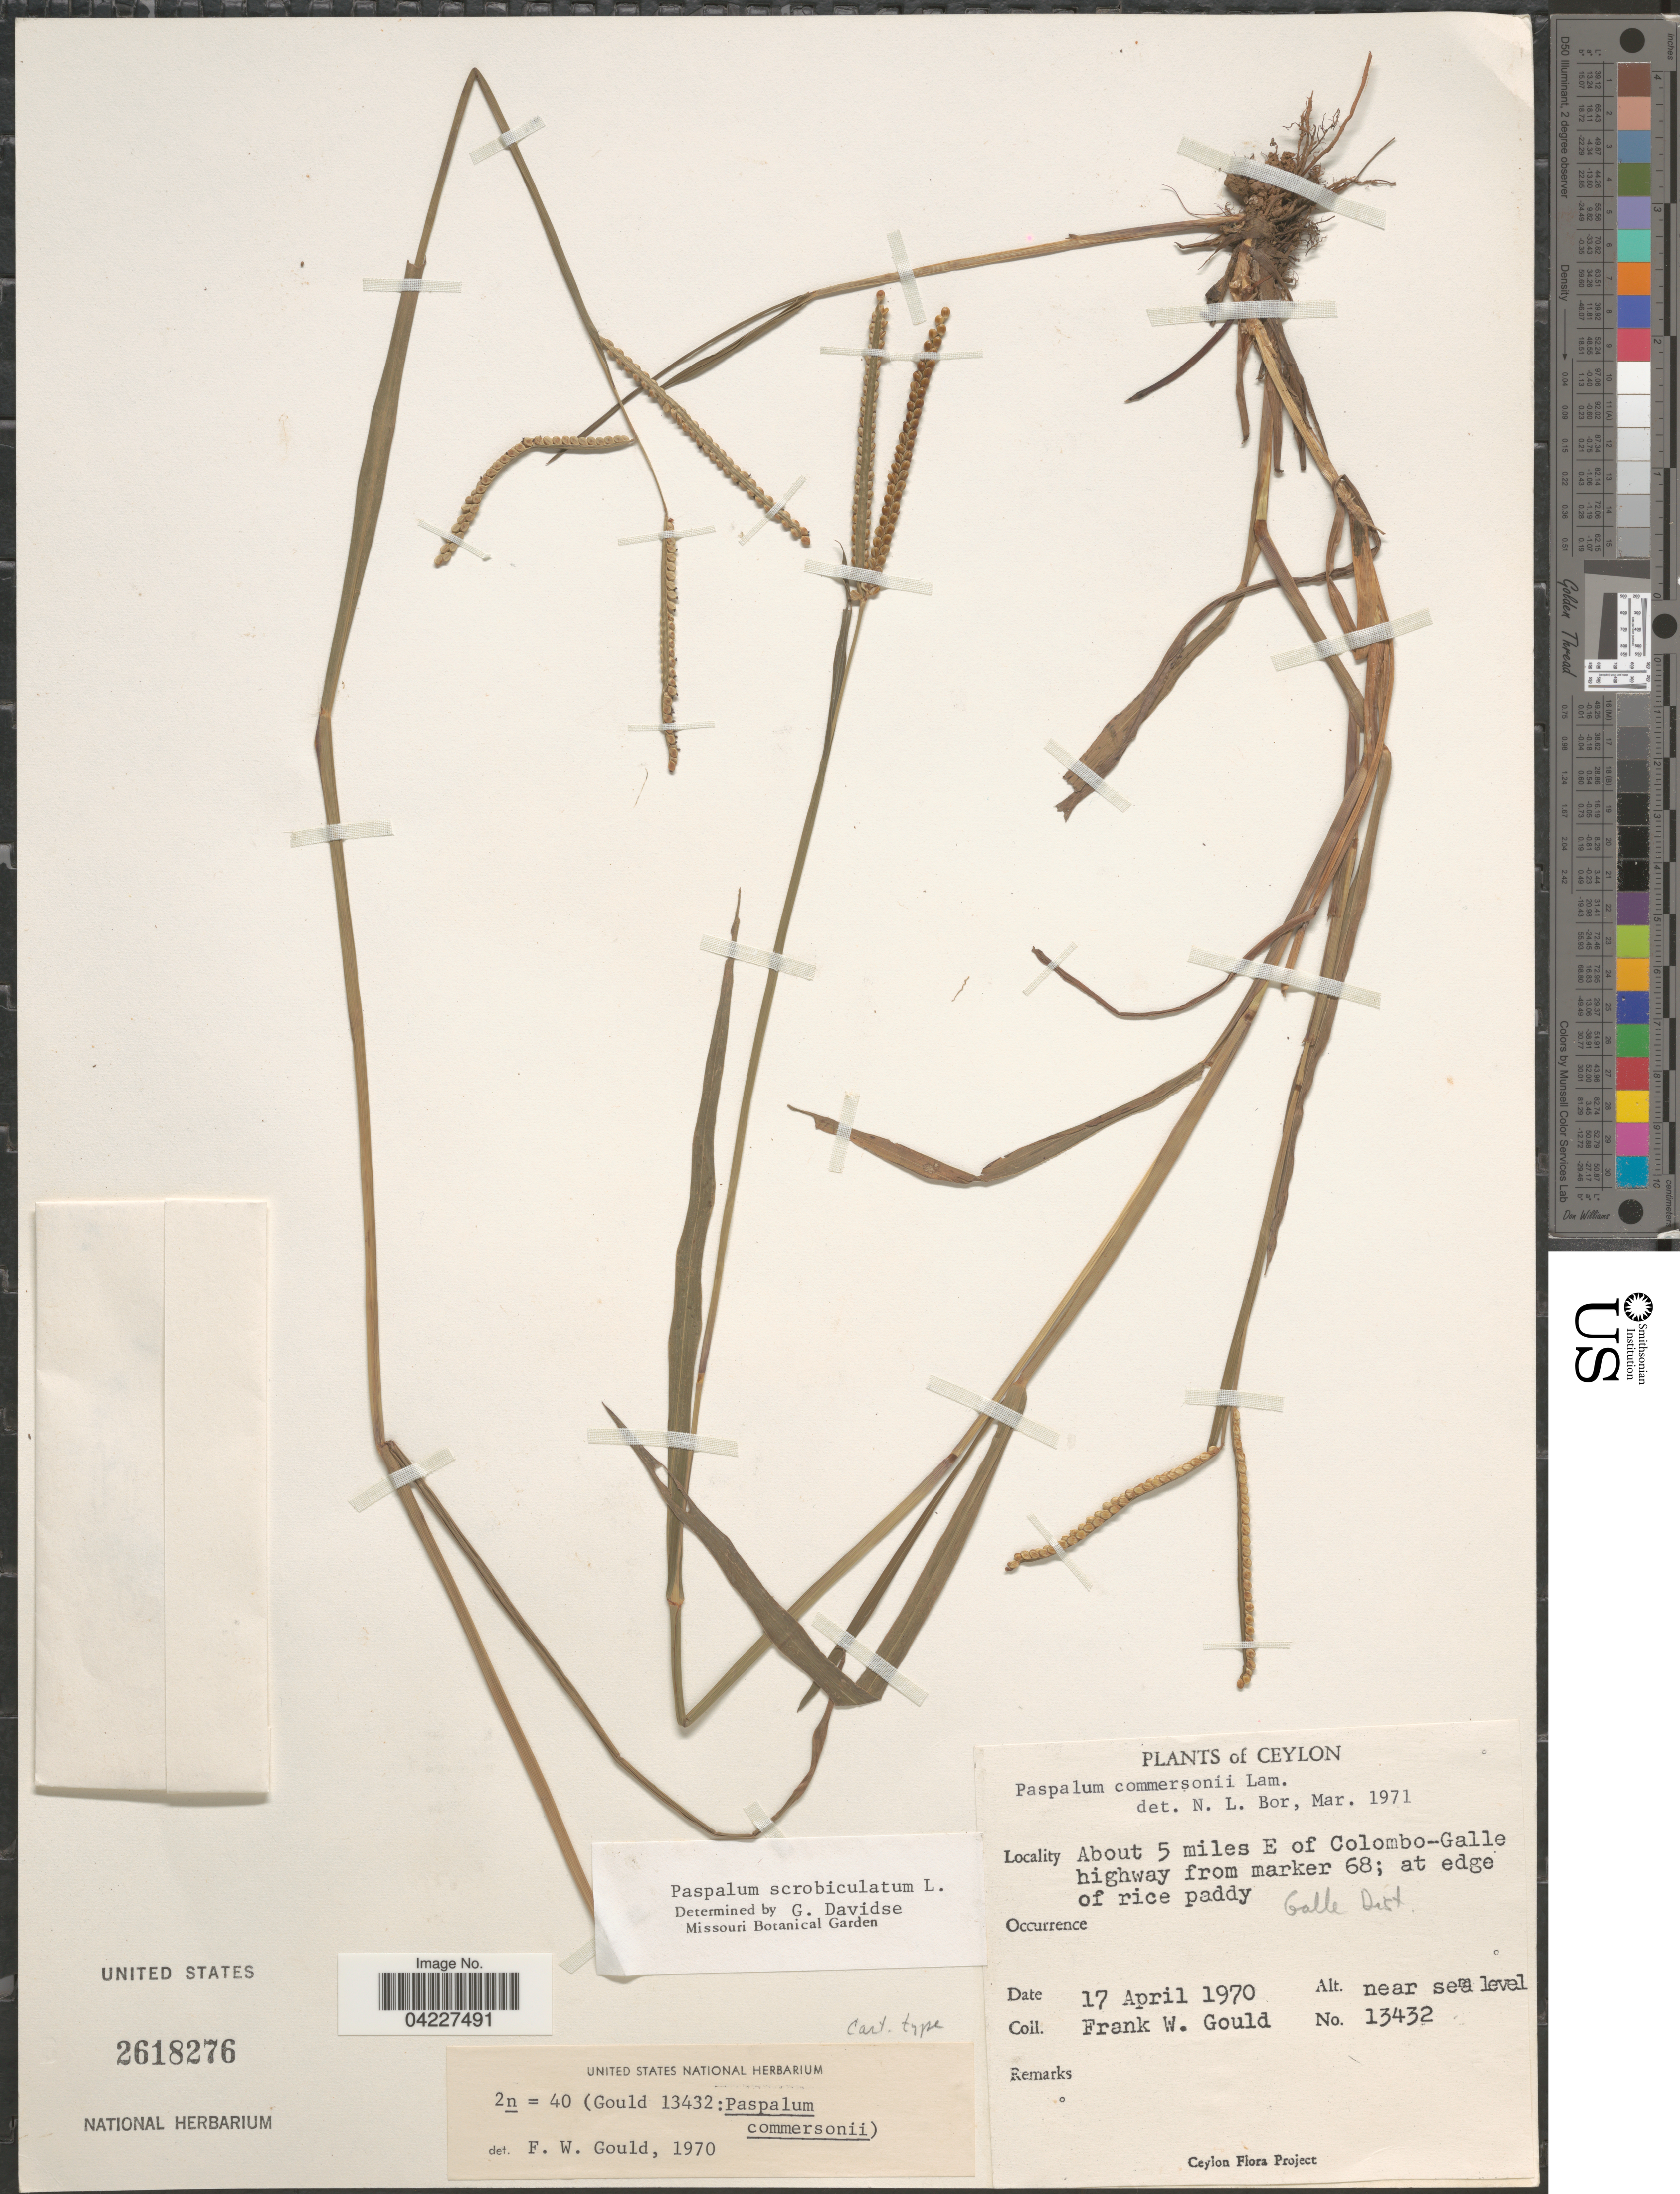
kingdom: Plantae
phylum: Tracheophyta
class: Liliopsida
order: Poales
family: Poaceae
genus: Paspalum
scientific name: Paspalum scrobiculatum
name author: L.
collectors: F. W. Gould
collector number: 13432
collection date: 1970-04-17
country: Sri Lanka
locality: Ceylon. About 5 miles E of Colombo--Galle highway from marker 68. Galle Dist.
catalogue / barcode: US 2618276